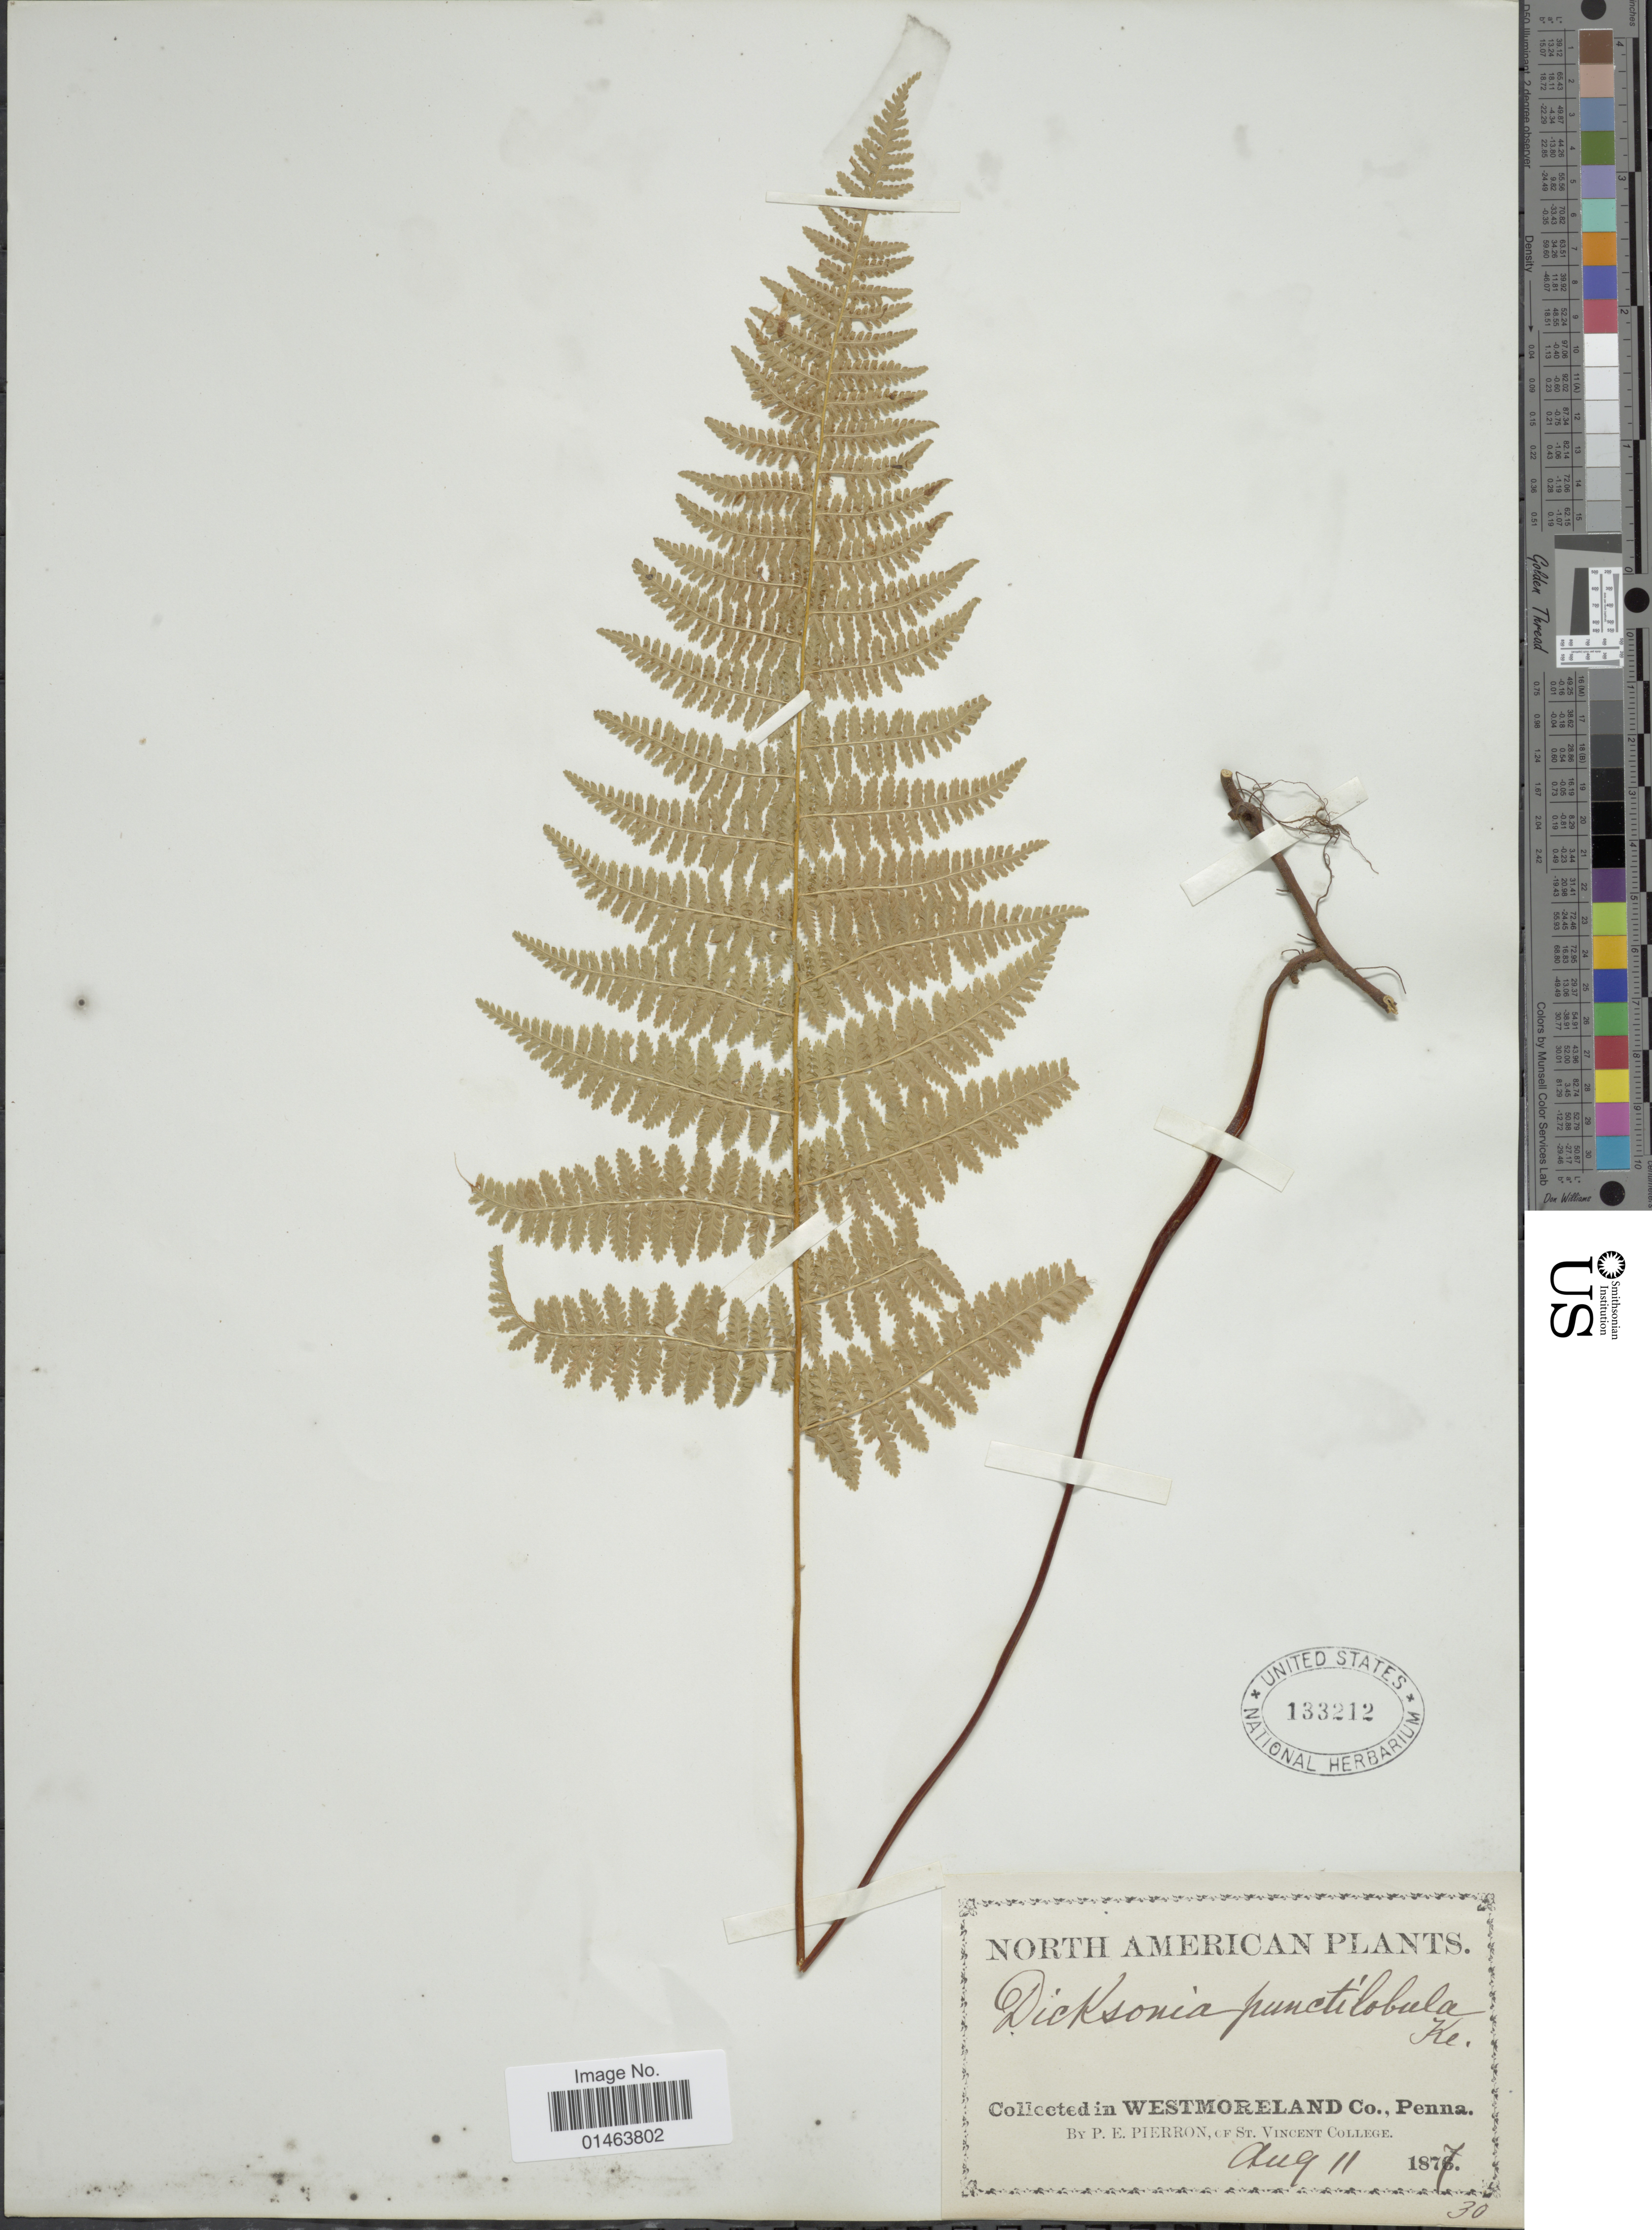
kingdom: Plantae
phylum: Tracheophyta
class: Polypodiopsida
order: Polypodiales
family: Dennstaedtiaceae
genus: Dennstaedtia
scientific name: Dennstaedtia punctilobula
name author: (Michx.) T. Moore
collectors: P. Pierron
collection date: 1977-08-11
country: United States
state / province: Pennsylvania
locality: Pennsylvania, Westmoreland Co.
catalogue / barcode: US 133212